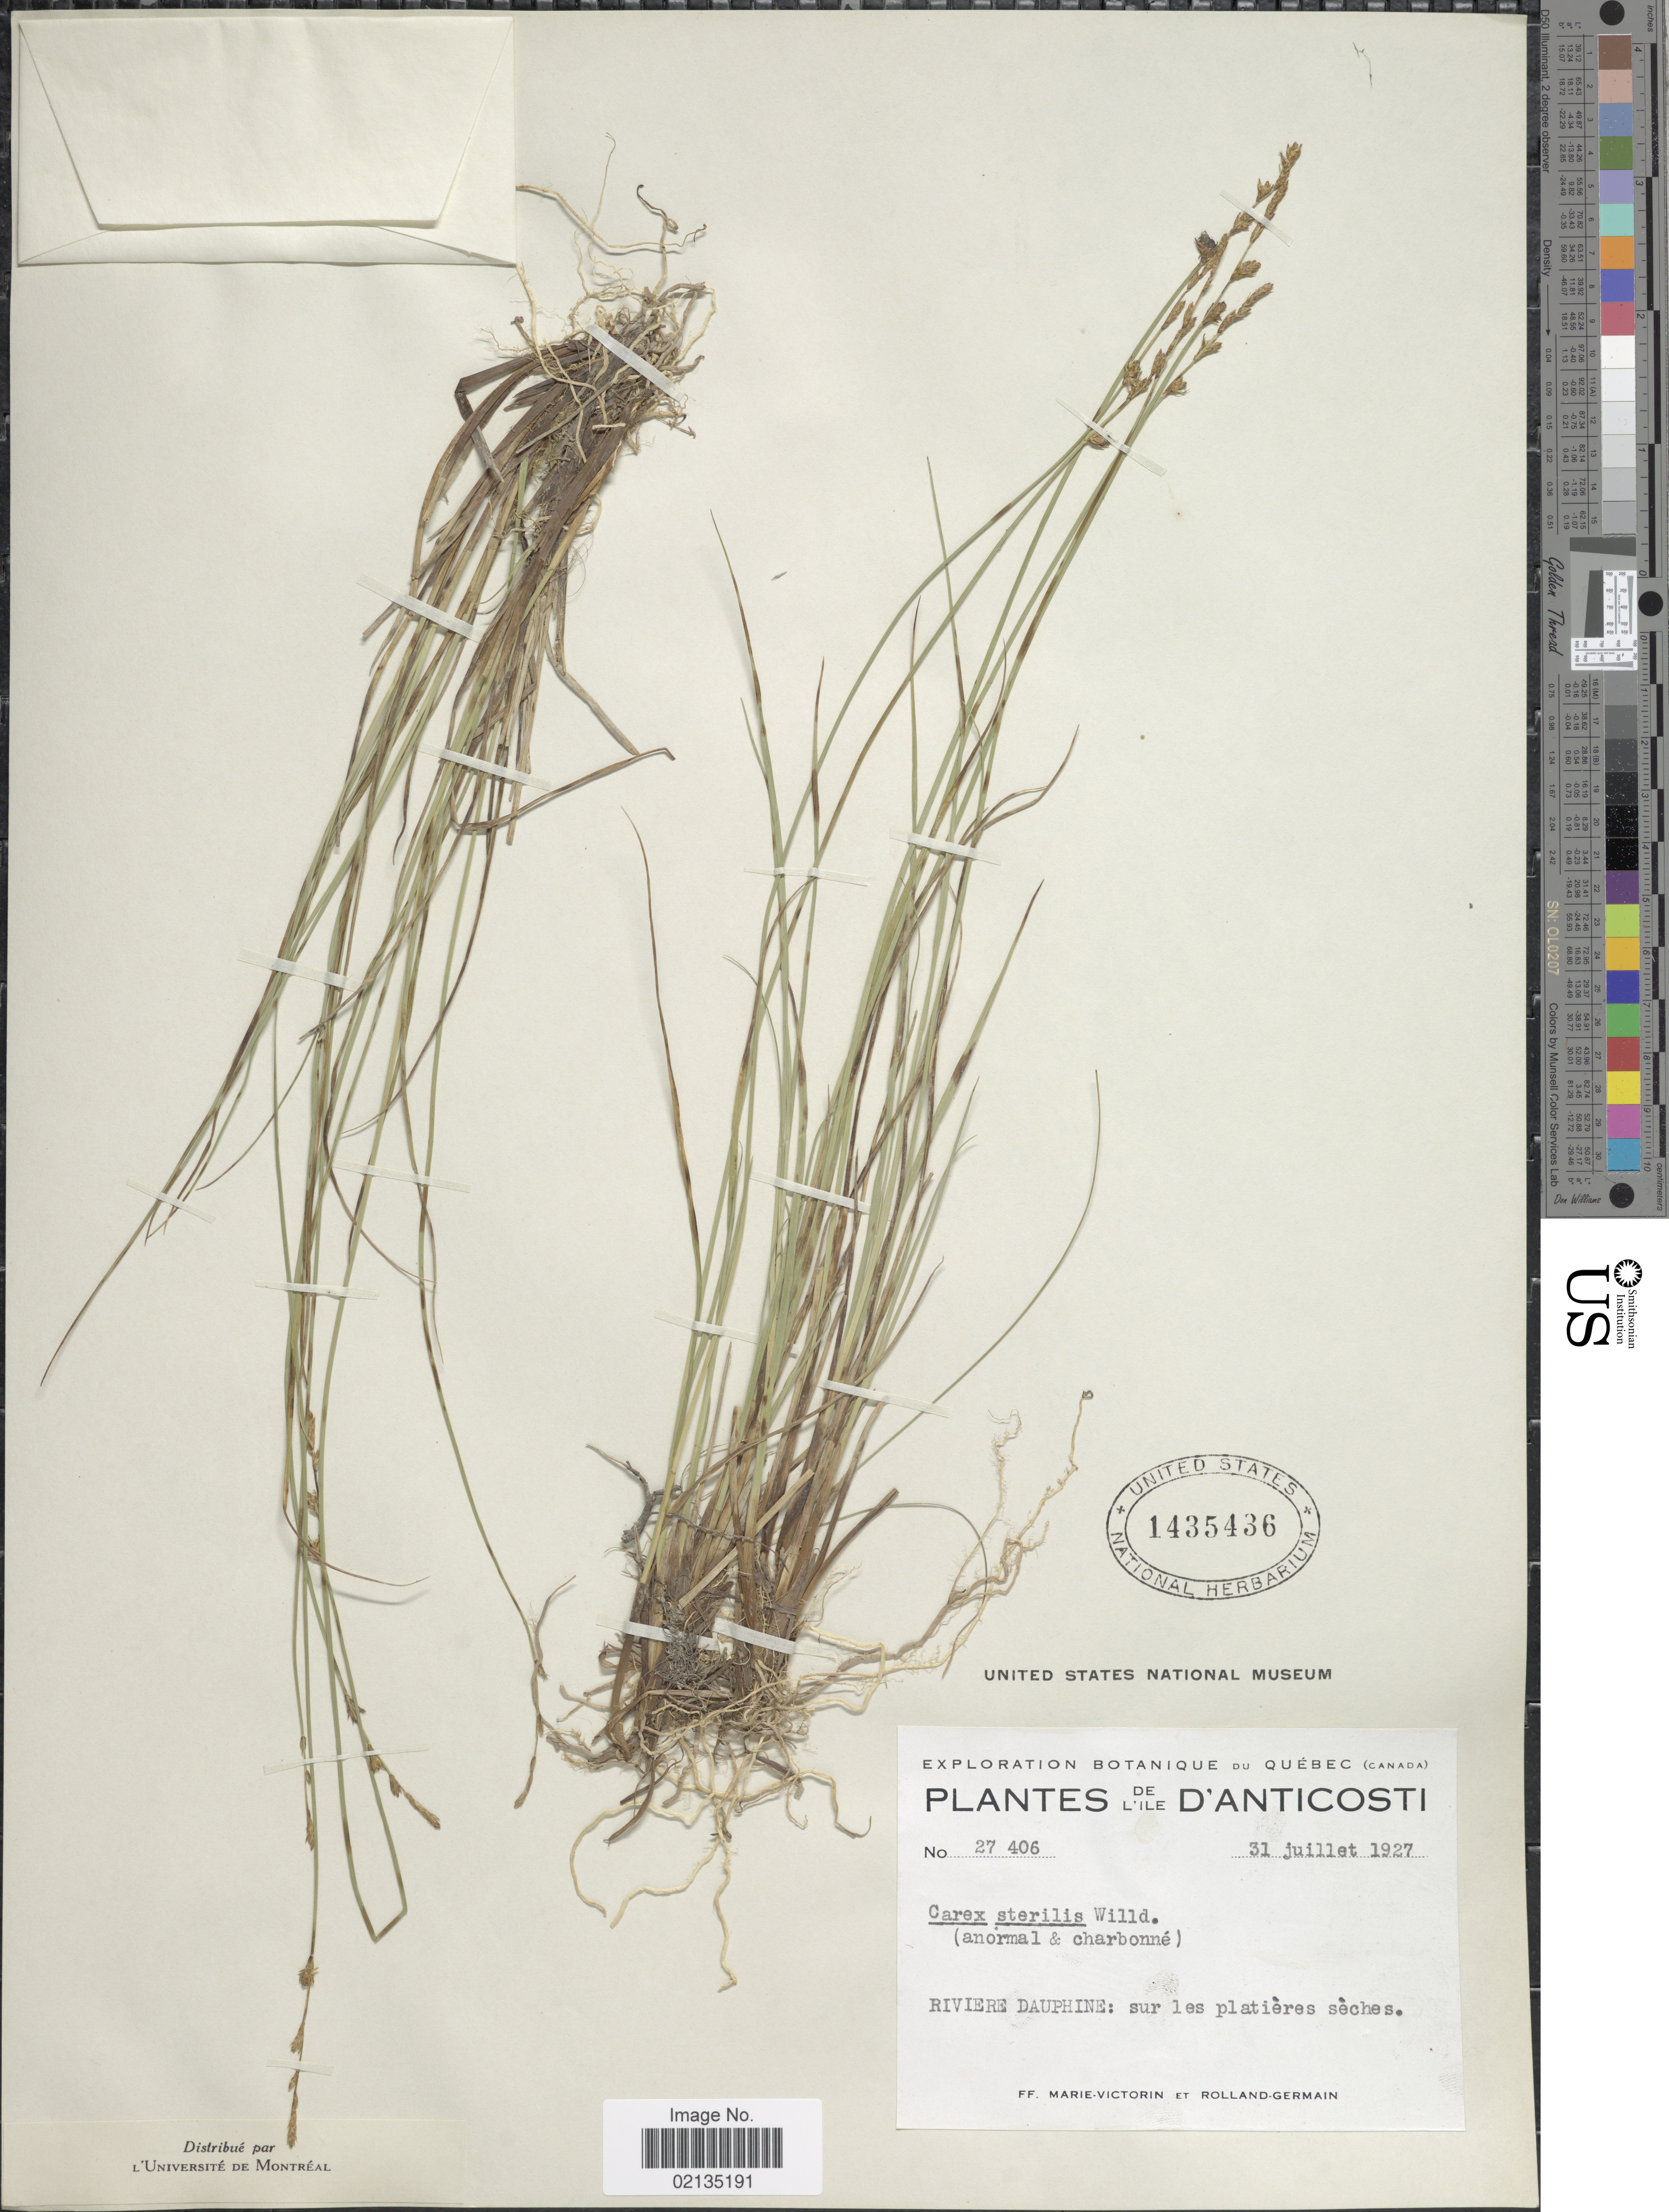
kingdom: Plantae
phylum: Tracheophyta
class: Liliopsida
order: Poales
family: Cyperaceae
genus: Carex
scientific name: Carex sterilis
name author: Willd.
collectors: F. Marie-Victorin & Rolland-Germain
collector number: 27406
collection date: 1927-07-31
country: Canada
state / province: Quebec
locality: L'ile D'Anticosti, Riviere Dauphine: Sur les platieres Seches.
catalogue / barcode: US 1435436